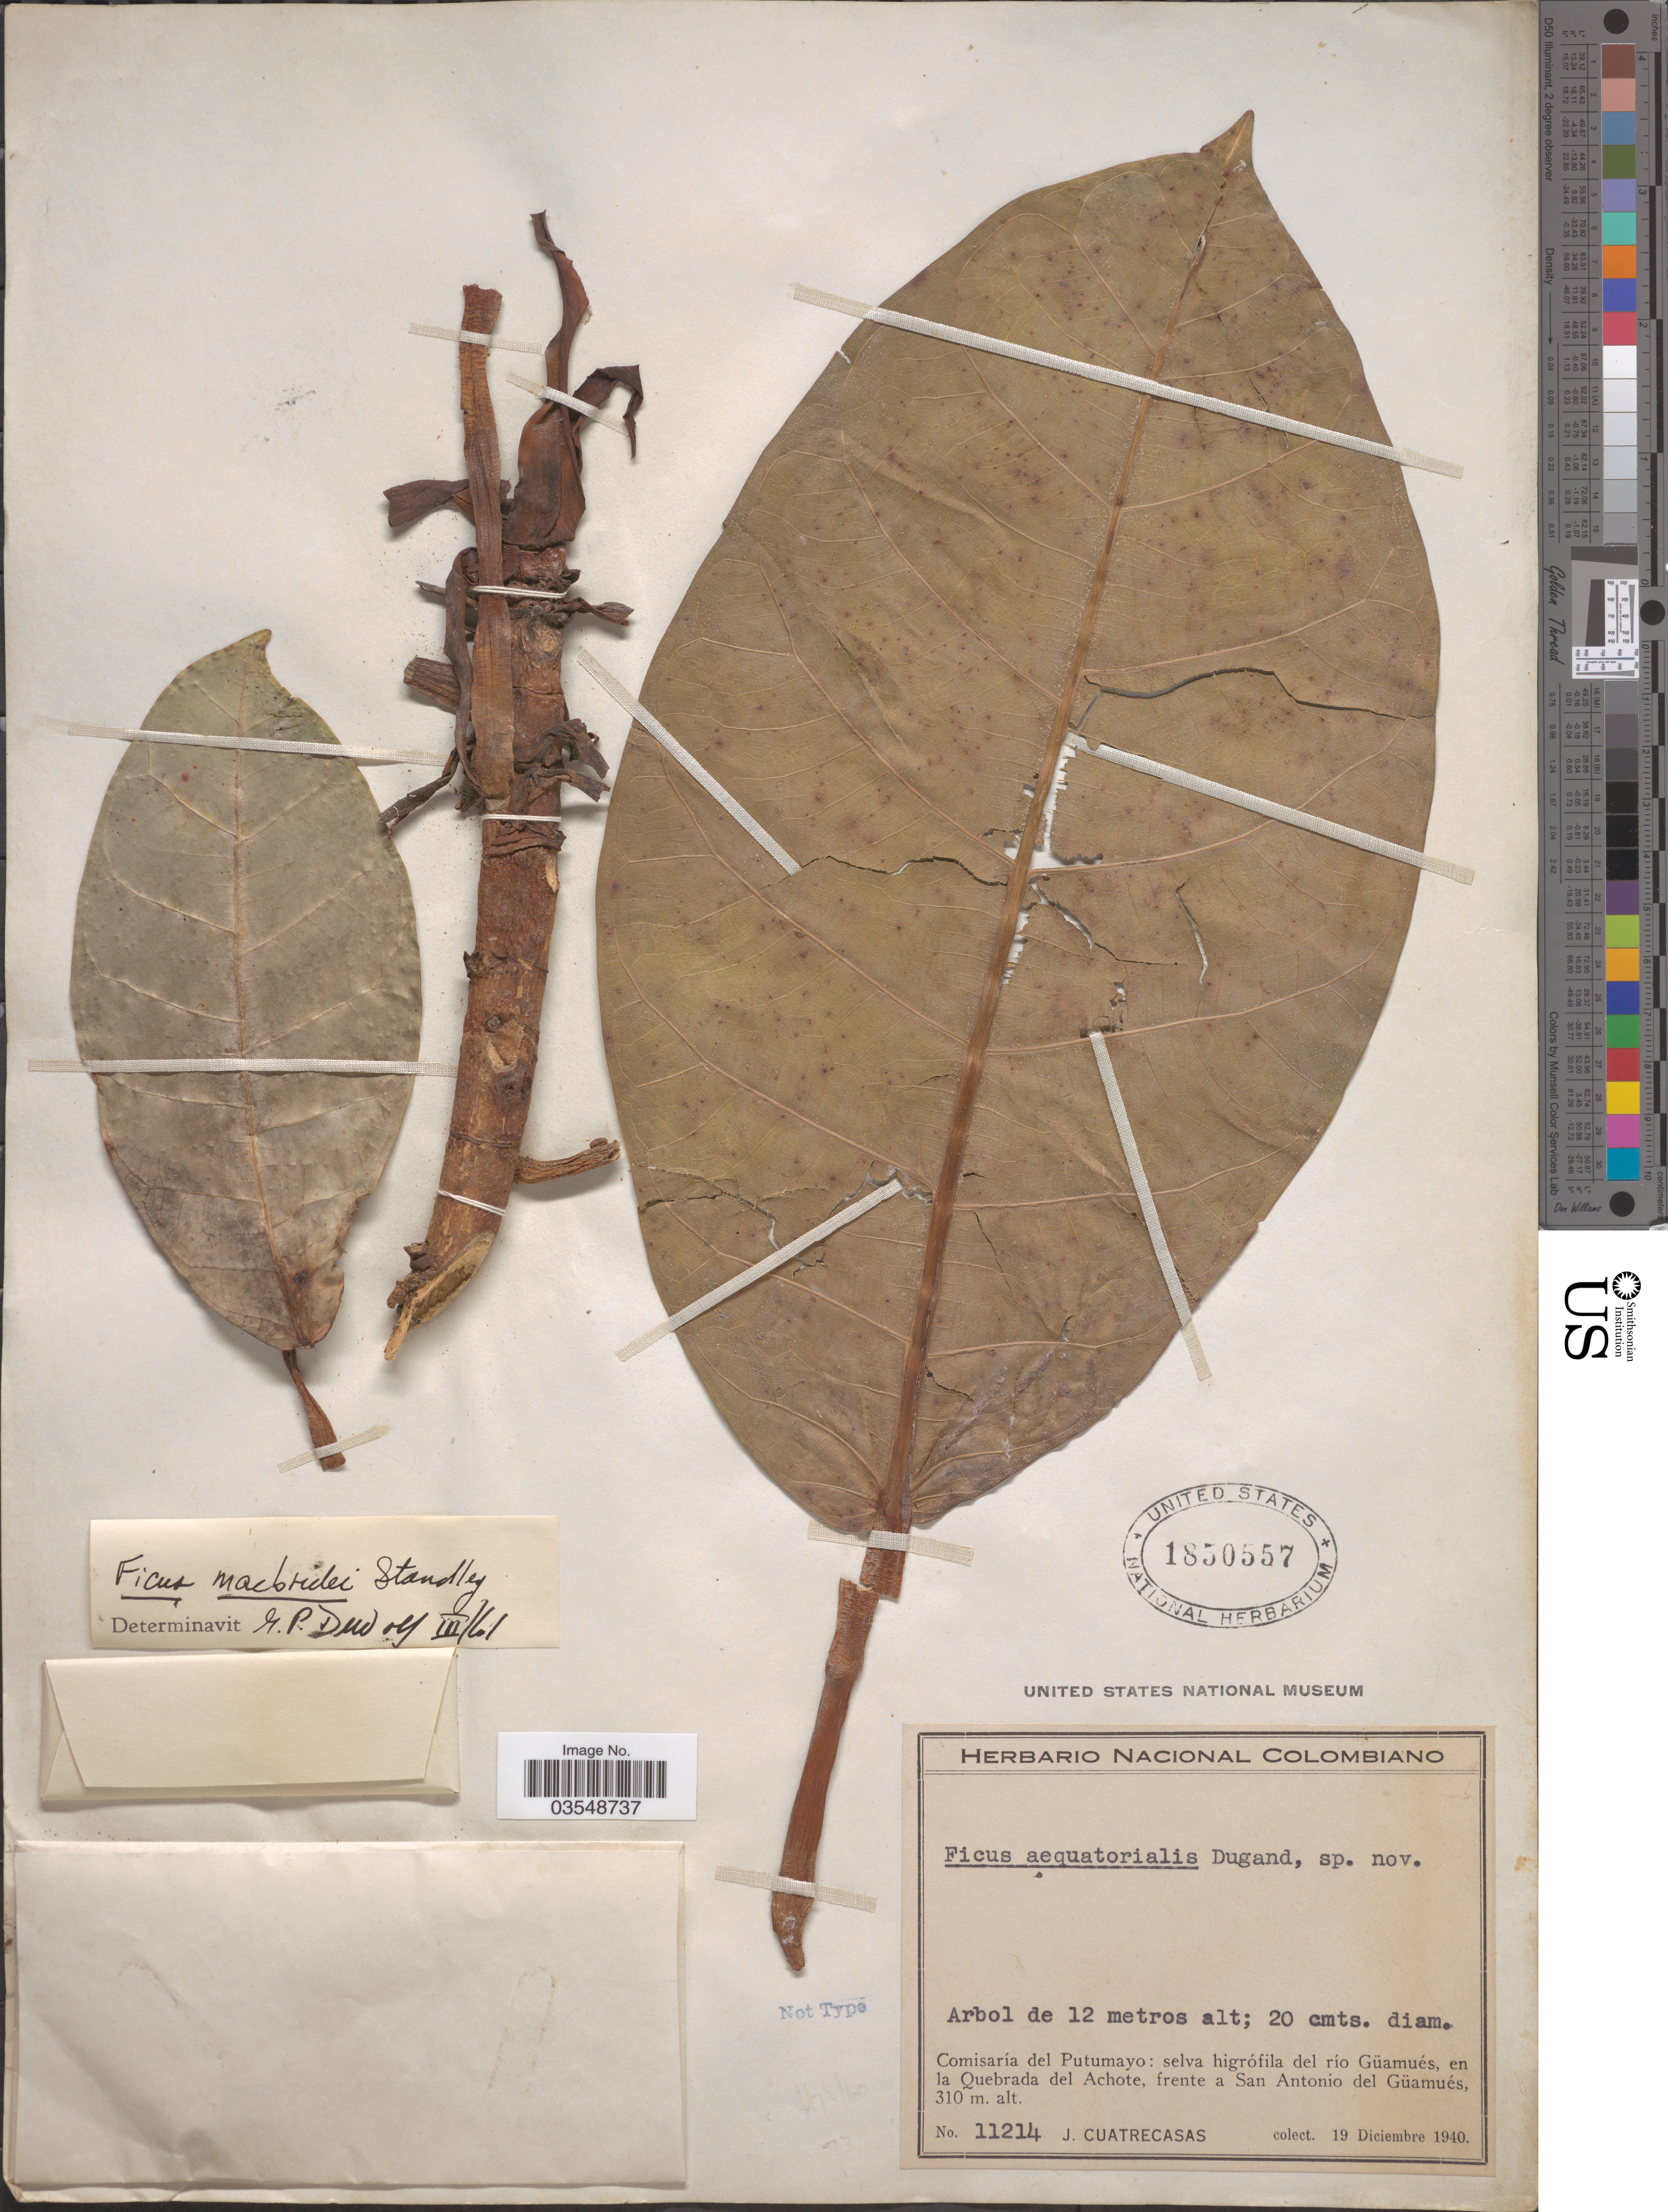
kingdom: Plantae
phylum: Tracheophyta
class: Magnoliopsida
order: Rosales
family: Moraceae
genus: Ficus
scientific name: Ficus macbridei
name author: Standl.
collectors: J. Cuatrecasas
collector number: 11214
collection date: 1940-12-19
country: Colombia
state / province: Putumayo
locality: Comisaría del Putumayo: selva higrófila del rio Güamués, en la Quebrada del Achote, frente a San Antonio del Güamués.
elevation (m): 310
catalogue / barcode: US 1850557